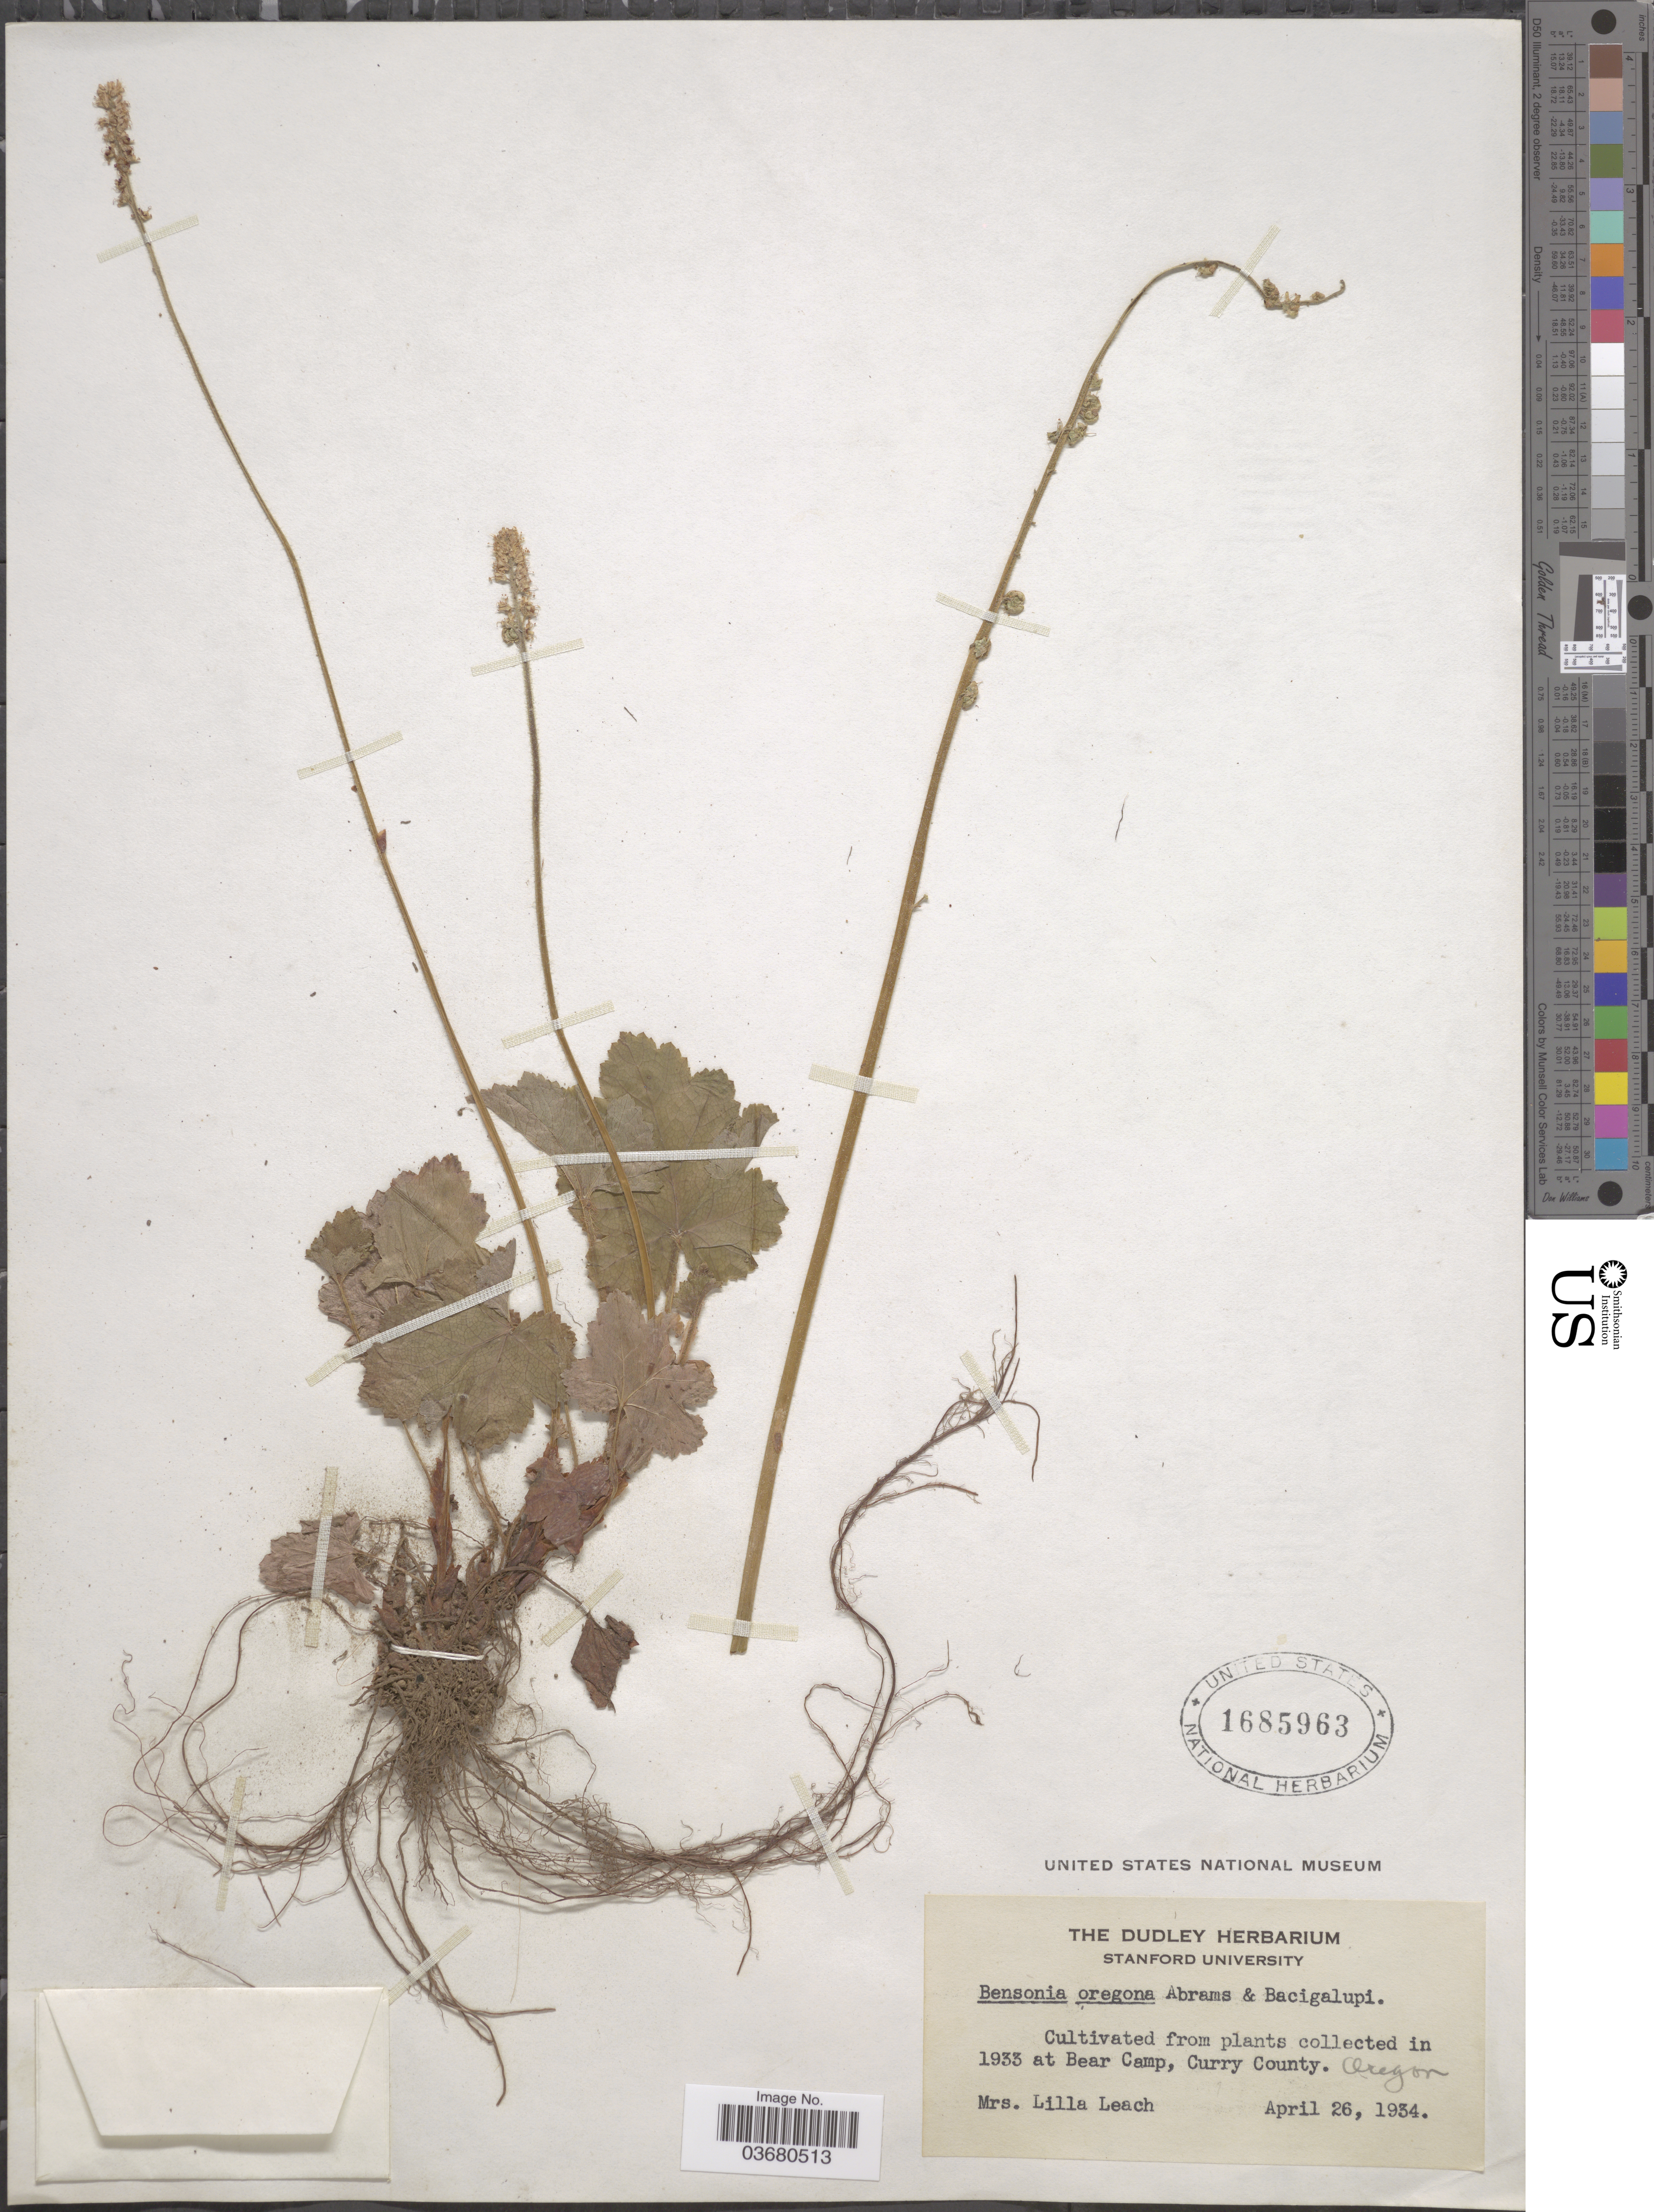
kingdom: Plantae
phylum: Tracheophyta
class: Magnoliopsida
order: Saxifragales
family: Saxifragaceae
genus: Bensoniella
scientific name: Bensoniella sp.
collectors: L. Leach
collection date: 1934-04-26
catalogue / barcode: US 1685963